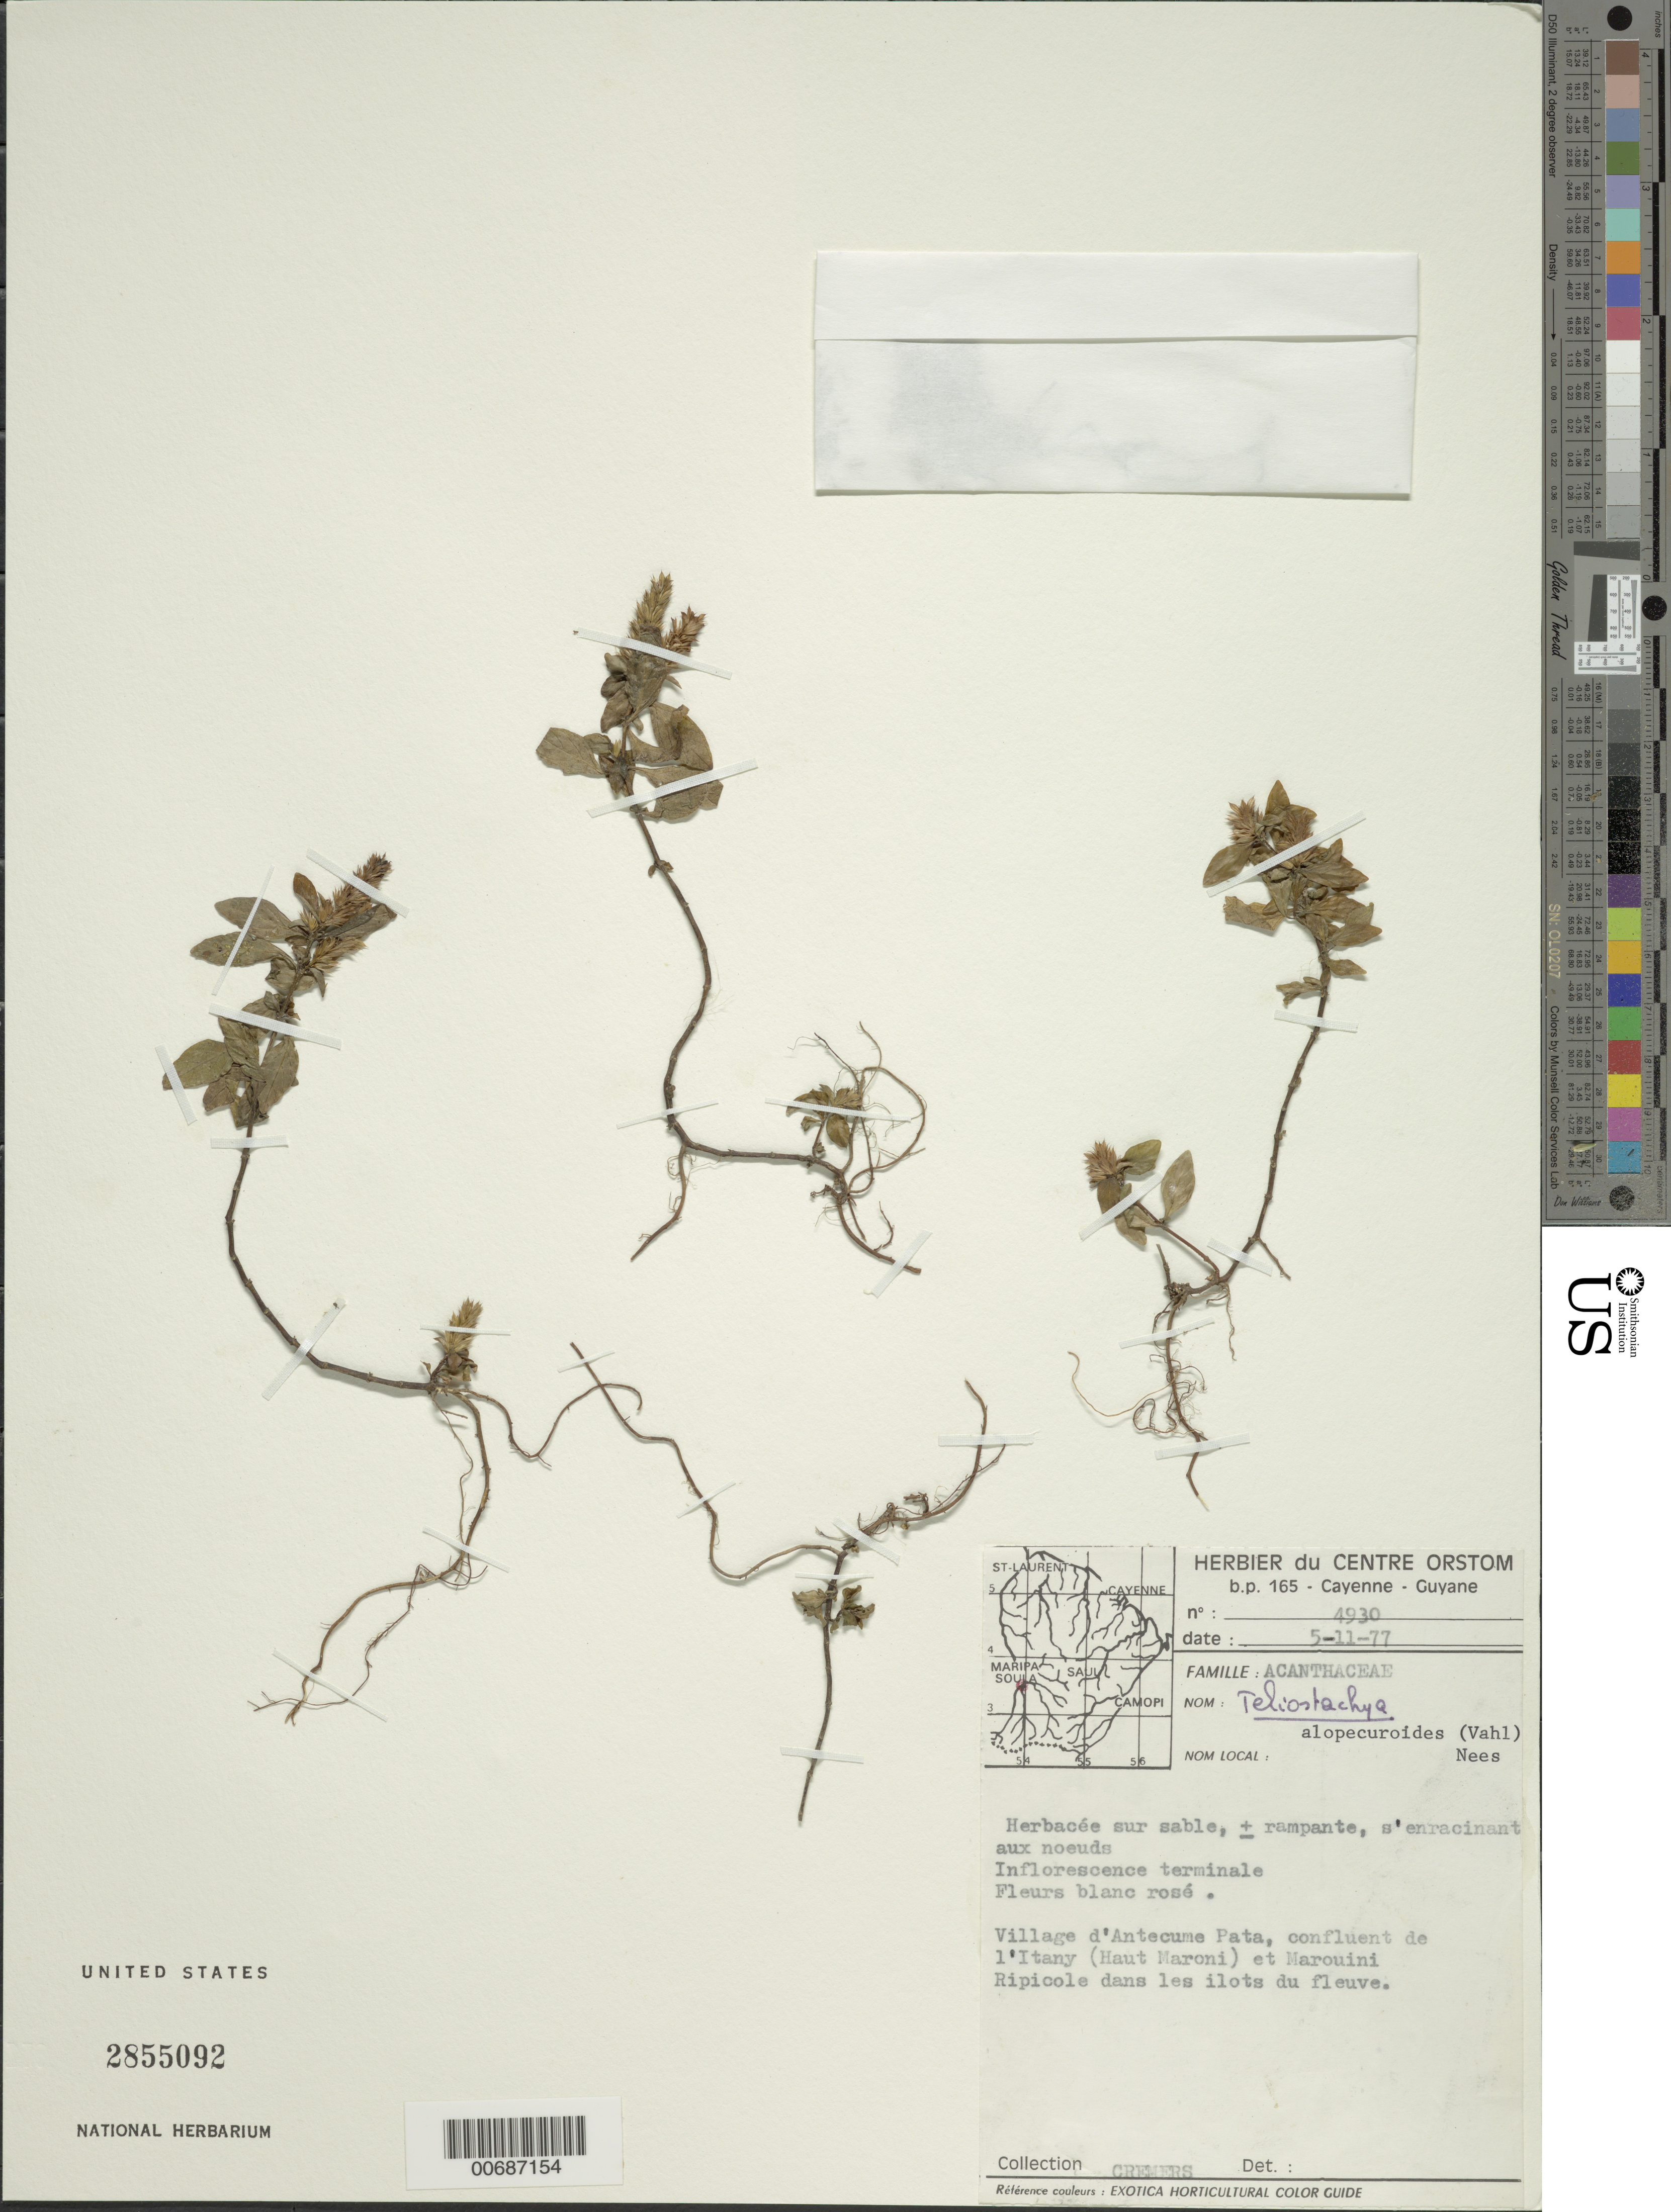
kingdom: Plantae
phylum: Tracheophyta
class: Magnoliopsida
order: Lamiales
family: Acanthaceae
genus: Teliostachya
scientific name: Teliostachya alopecuroidea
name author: (Vahl) Nees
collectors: G. Cremers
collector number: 4930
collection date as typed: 5-Nov-77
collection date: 1977-11-05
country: French Guiana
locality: Ile d'Antécume Pata, confl. de l'Itany (Haut Maroni) et du Maroniet Marouini Ripicoles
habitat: River island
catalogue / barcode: US 2855092